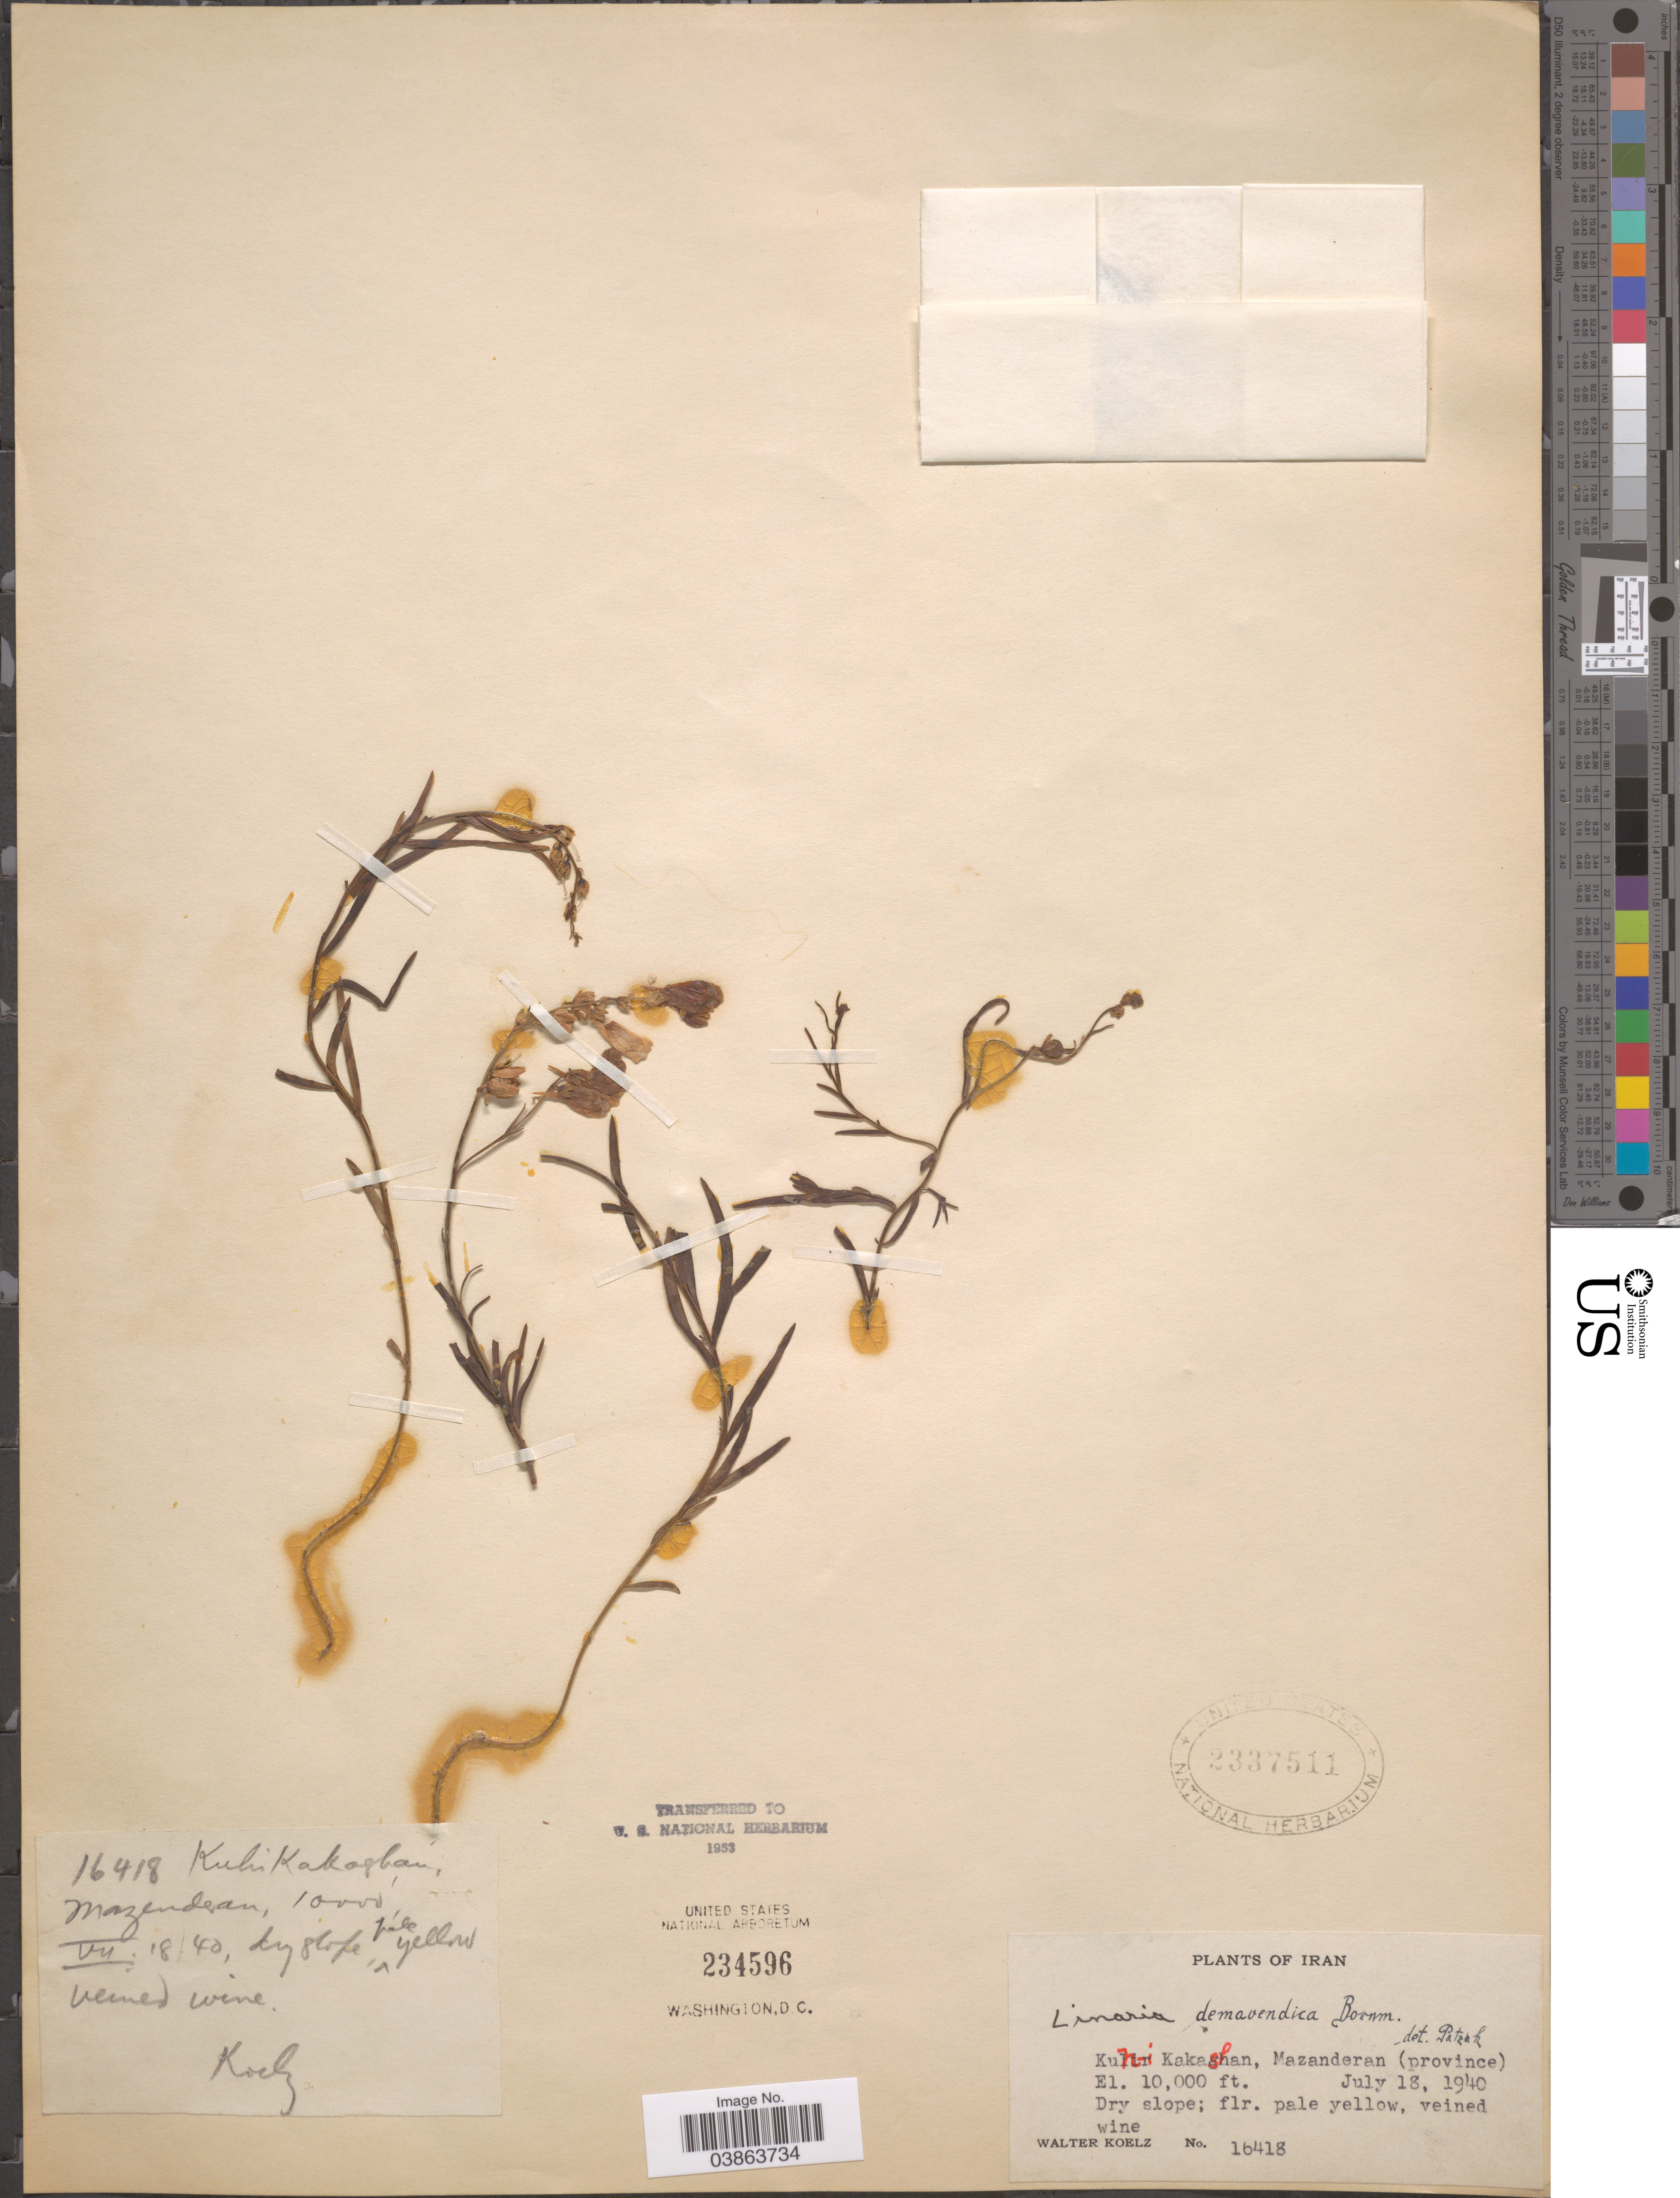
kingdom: Plantae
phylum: Tracheophyta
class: Magnoliopsida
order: Lamiales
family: Plantaginaceae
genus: Linaria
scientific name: Linaria demavendica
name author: Bornm.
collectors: W. N. Koelz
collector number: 16418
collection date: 1940-07-18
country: Iran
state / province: Mazandaran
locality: Kuhi Kakashan.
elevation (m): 3048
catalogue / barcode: US 2337511